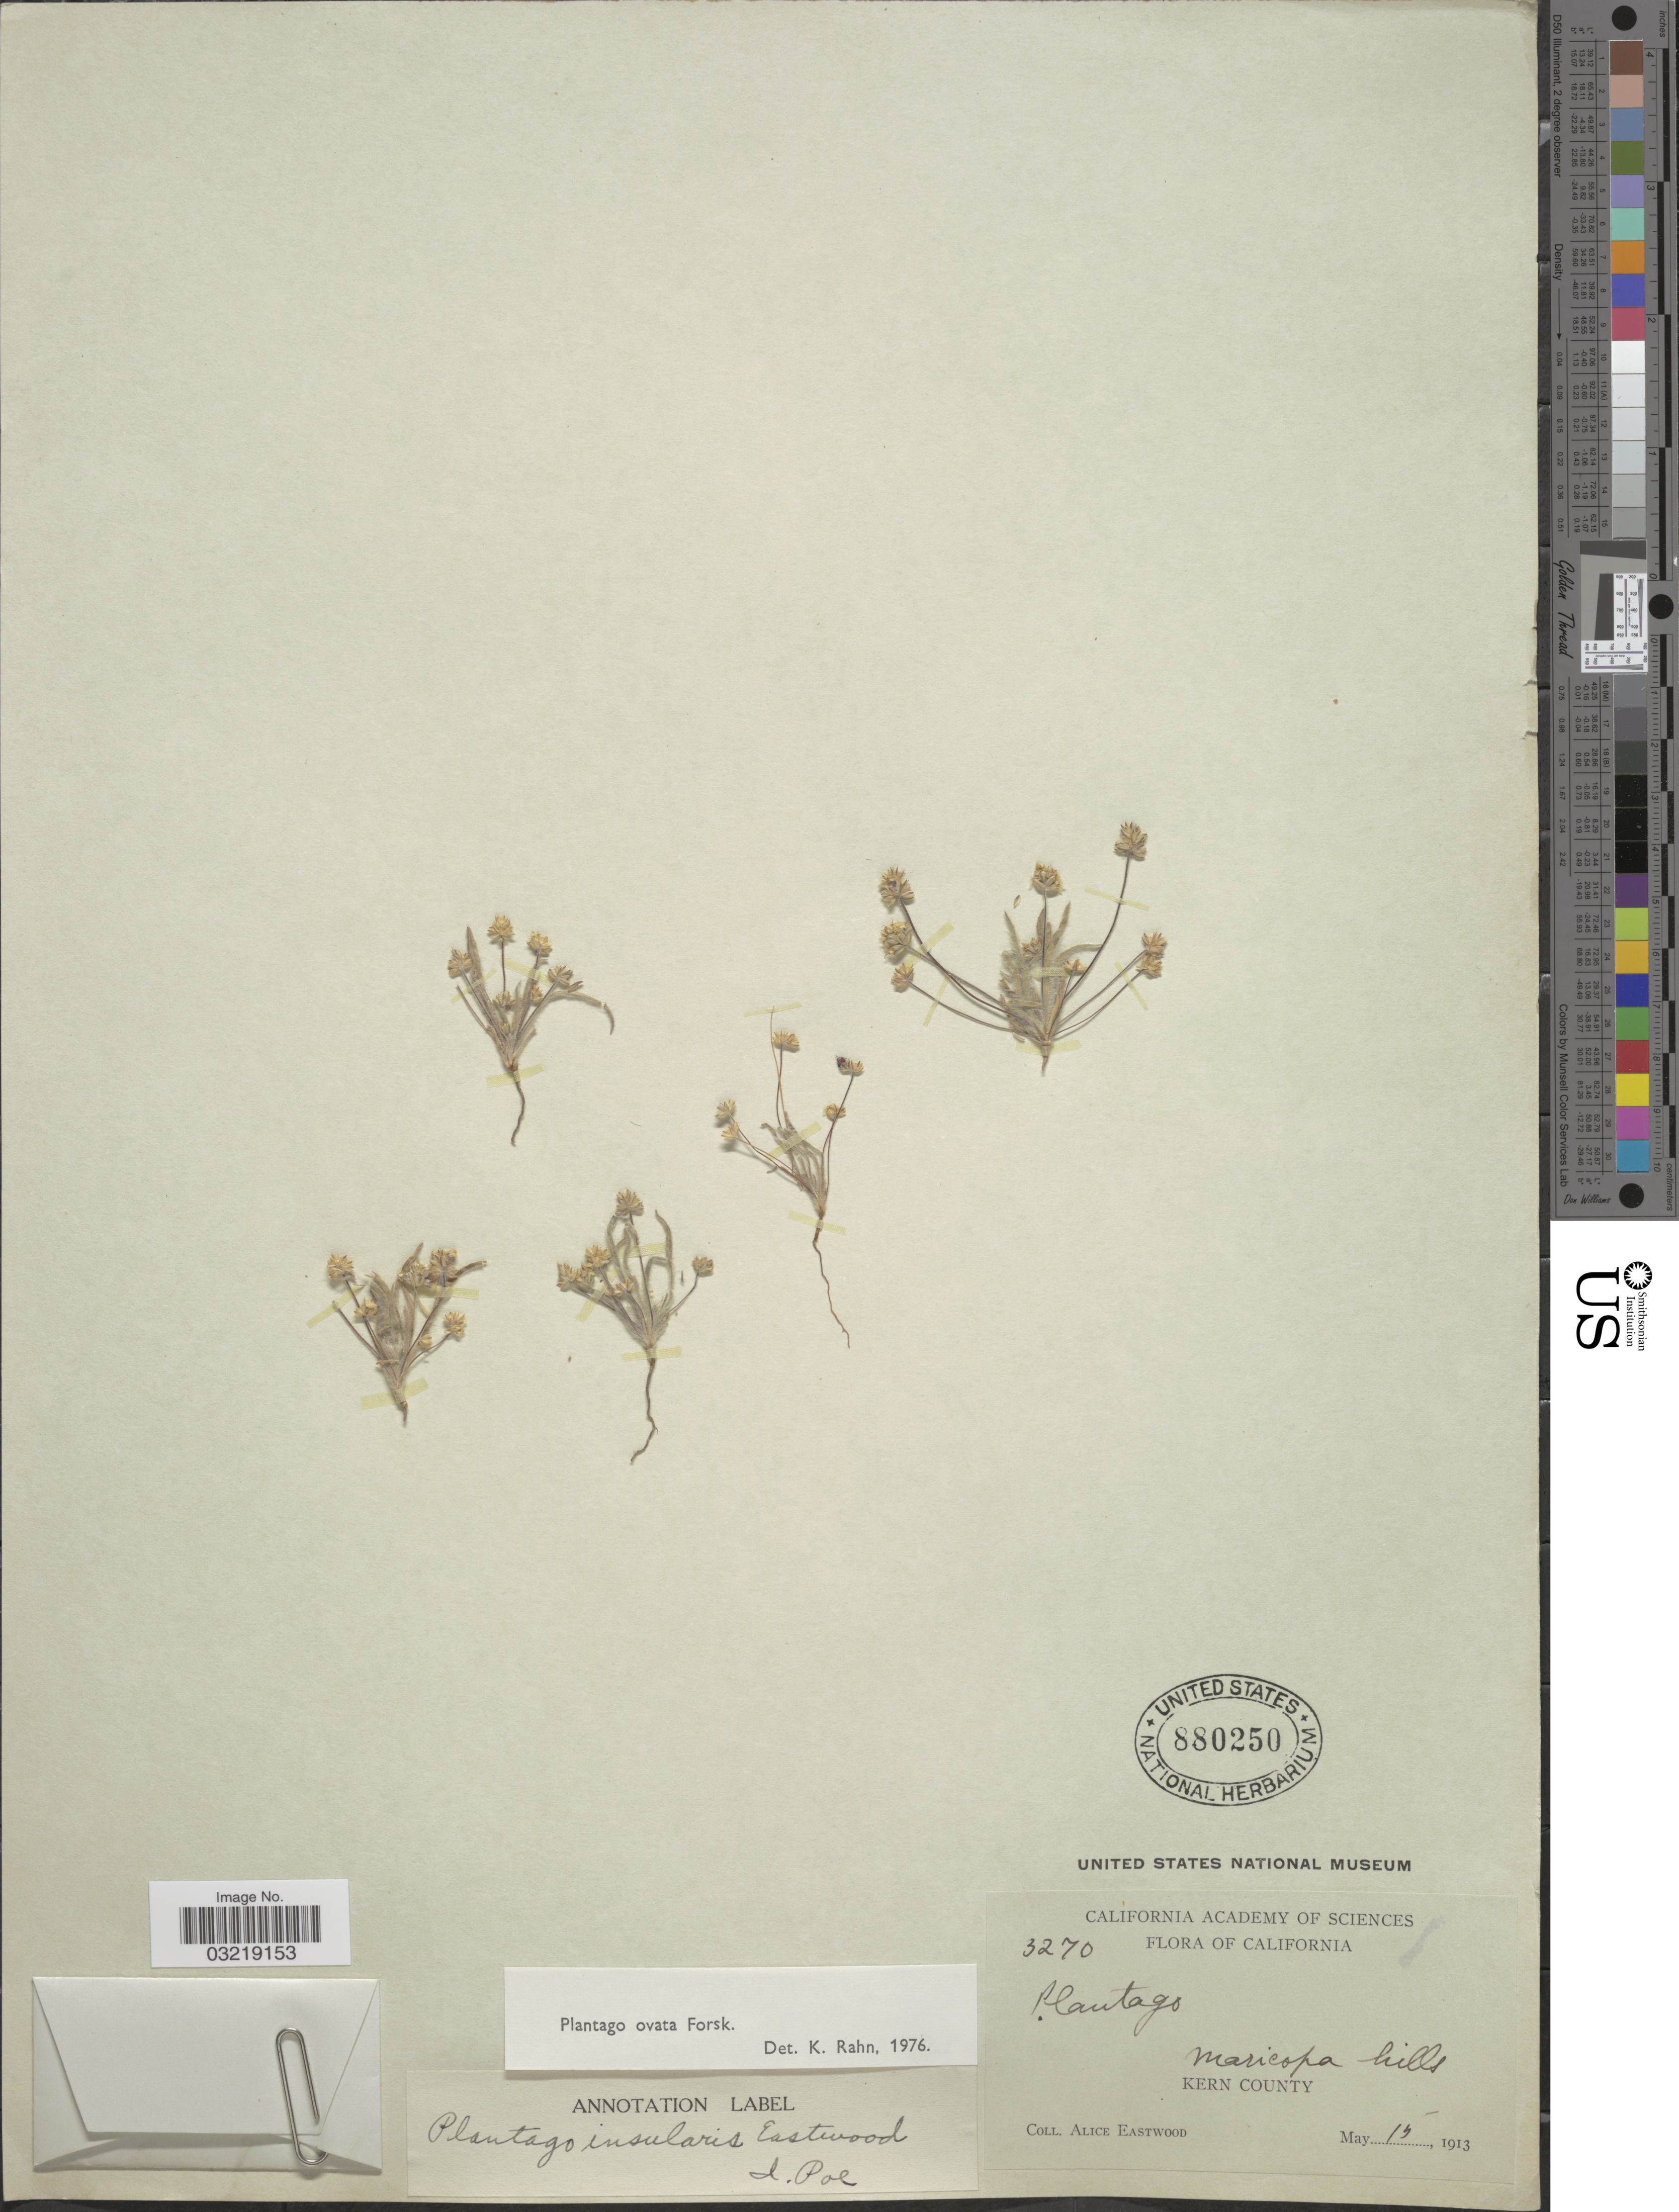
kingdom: Plantae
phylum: Tracheophyta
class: Magnoliopsida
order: Lamiales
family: Plantaginaceae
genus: Plantago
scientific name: Plantago ovata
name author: Forssk.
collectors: A. Eastwood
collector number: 3270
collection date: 1913-05-15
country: United States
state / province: California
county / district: Kern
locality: Maricopa hills. Kern County.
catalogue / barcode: US 880250